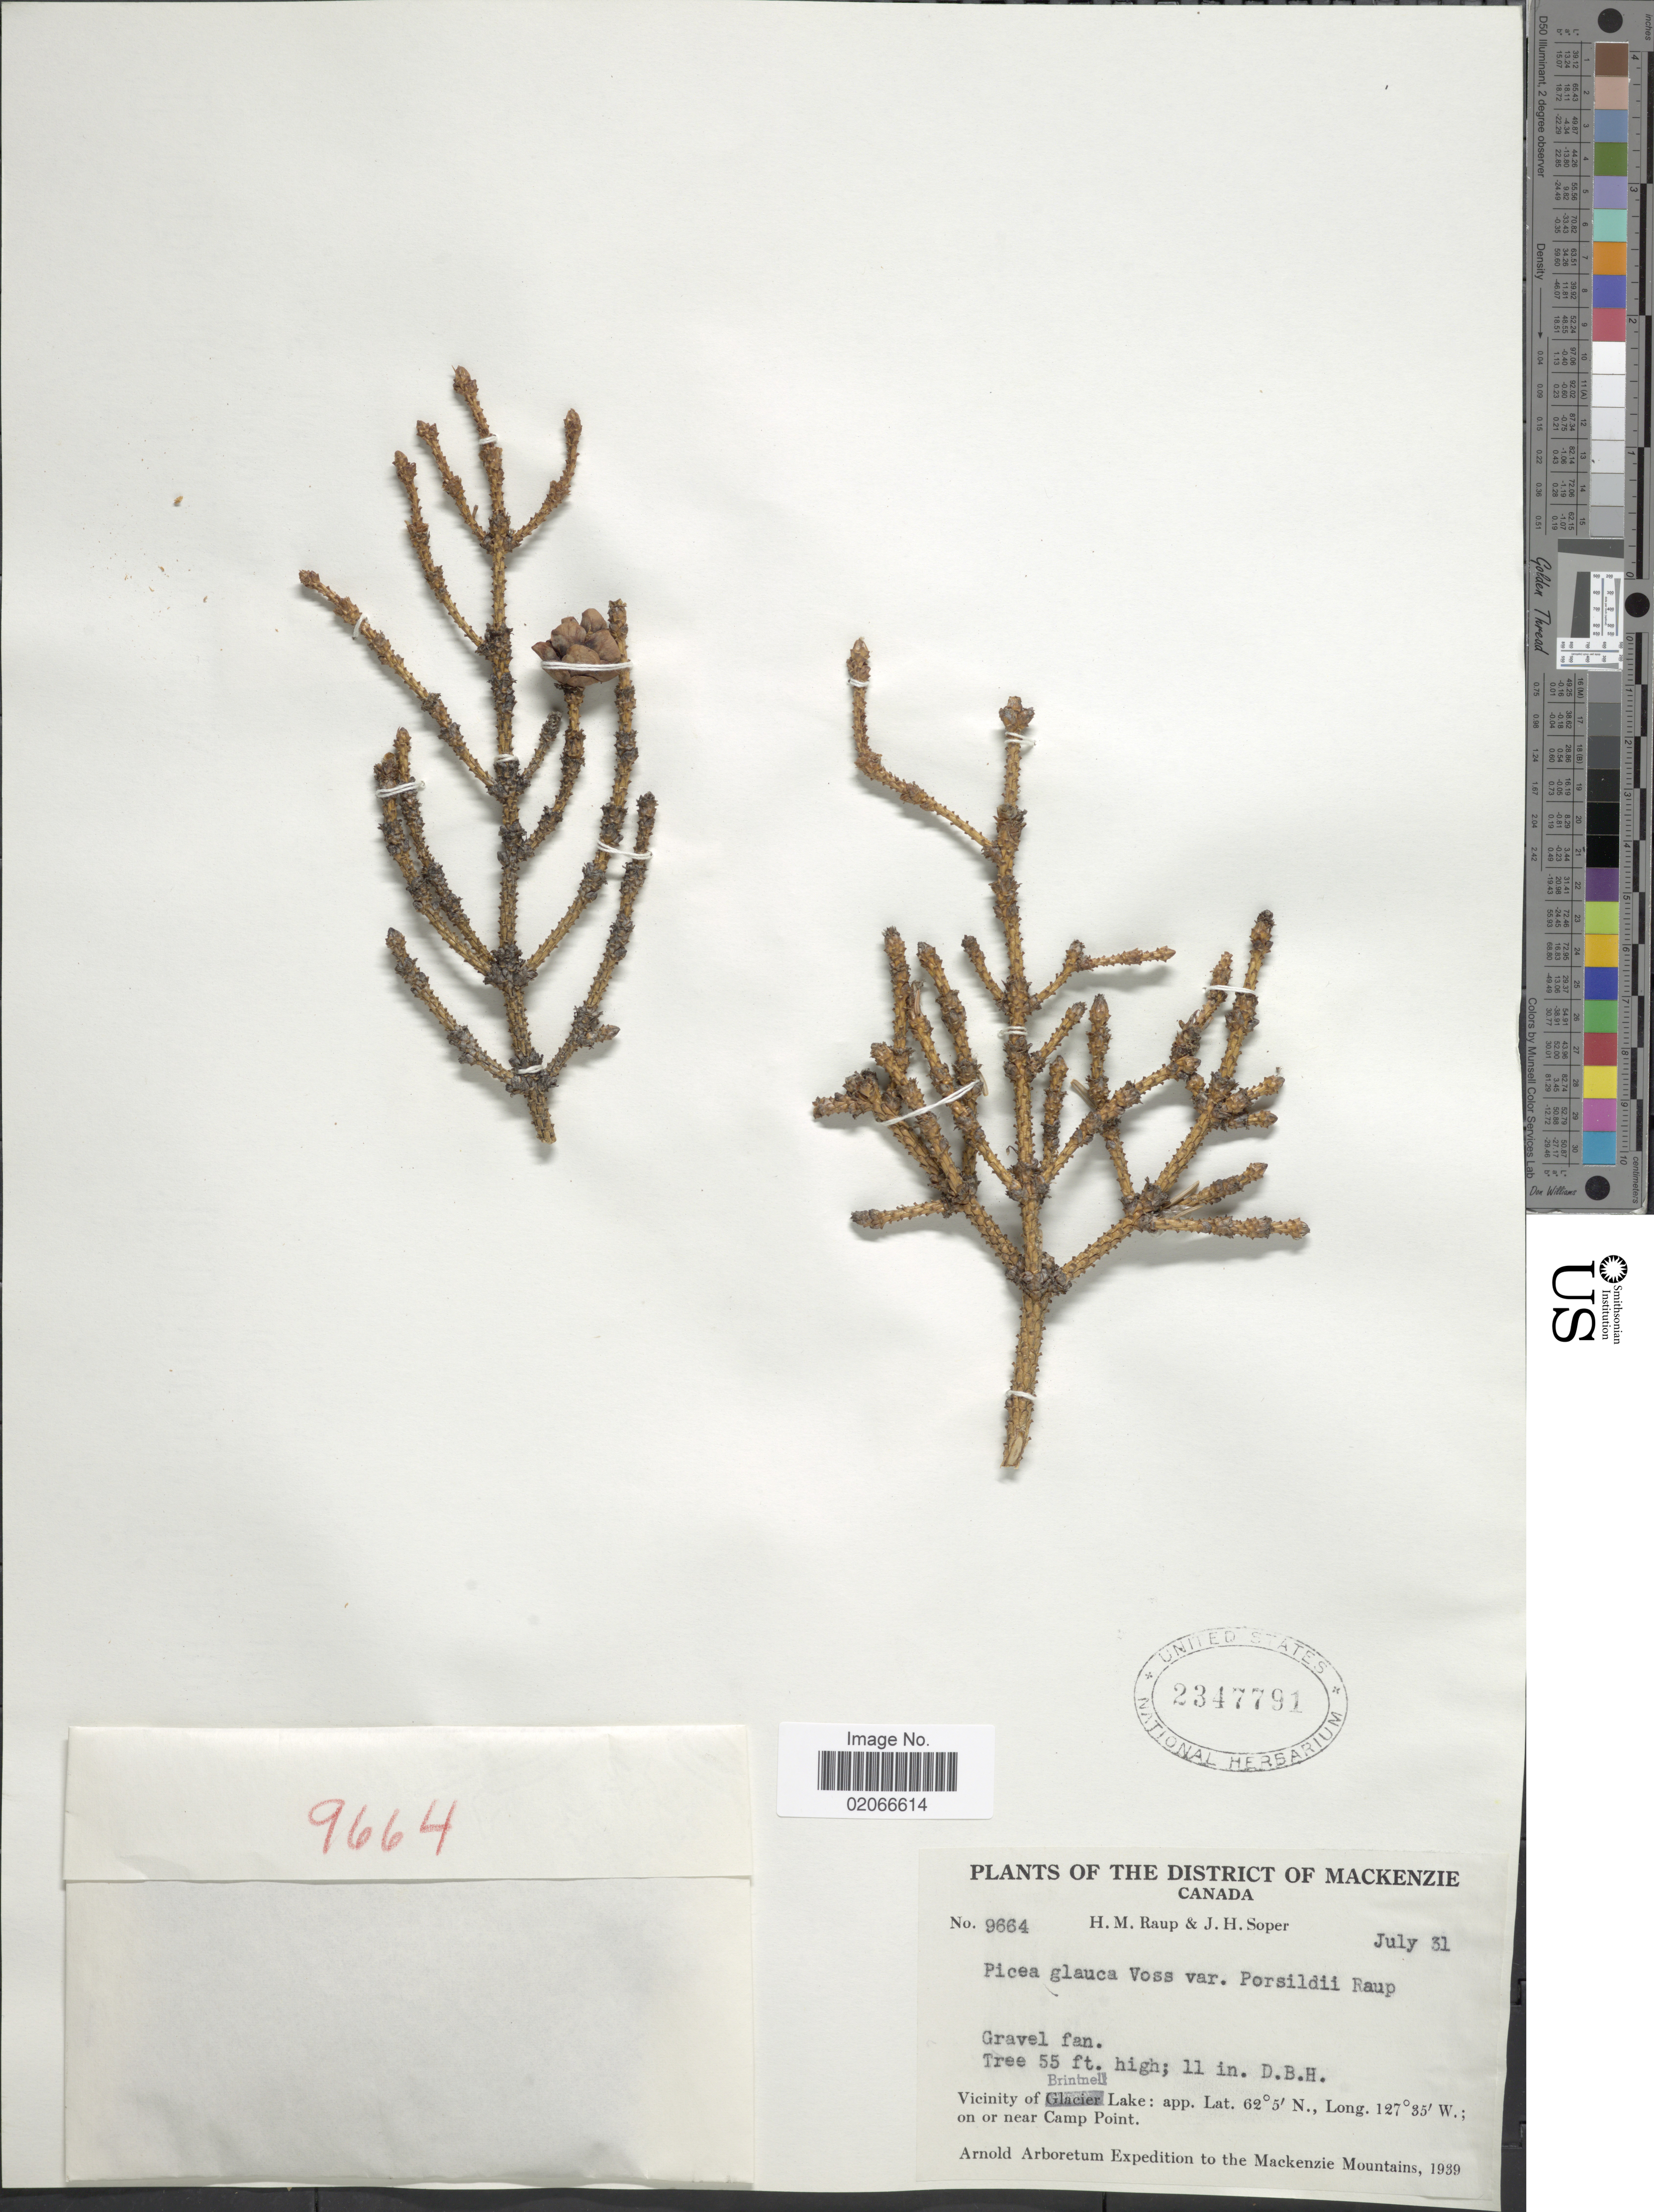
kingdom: Plantae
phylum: Tracheophyta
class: Pinopsida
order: Pinales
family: Pinaceae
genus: Picea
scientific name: Picea glauca var. porsildii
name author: Raup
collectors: H. Raup & J. H. Soper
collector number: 9664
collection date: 1939-07-31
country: Canada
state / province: Alberta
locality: District of Mackenzie, vicinity of Brintnell Lake, on or near Camp Point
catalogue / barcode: US 2347791